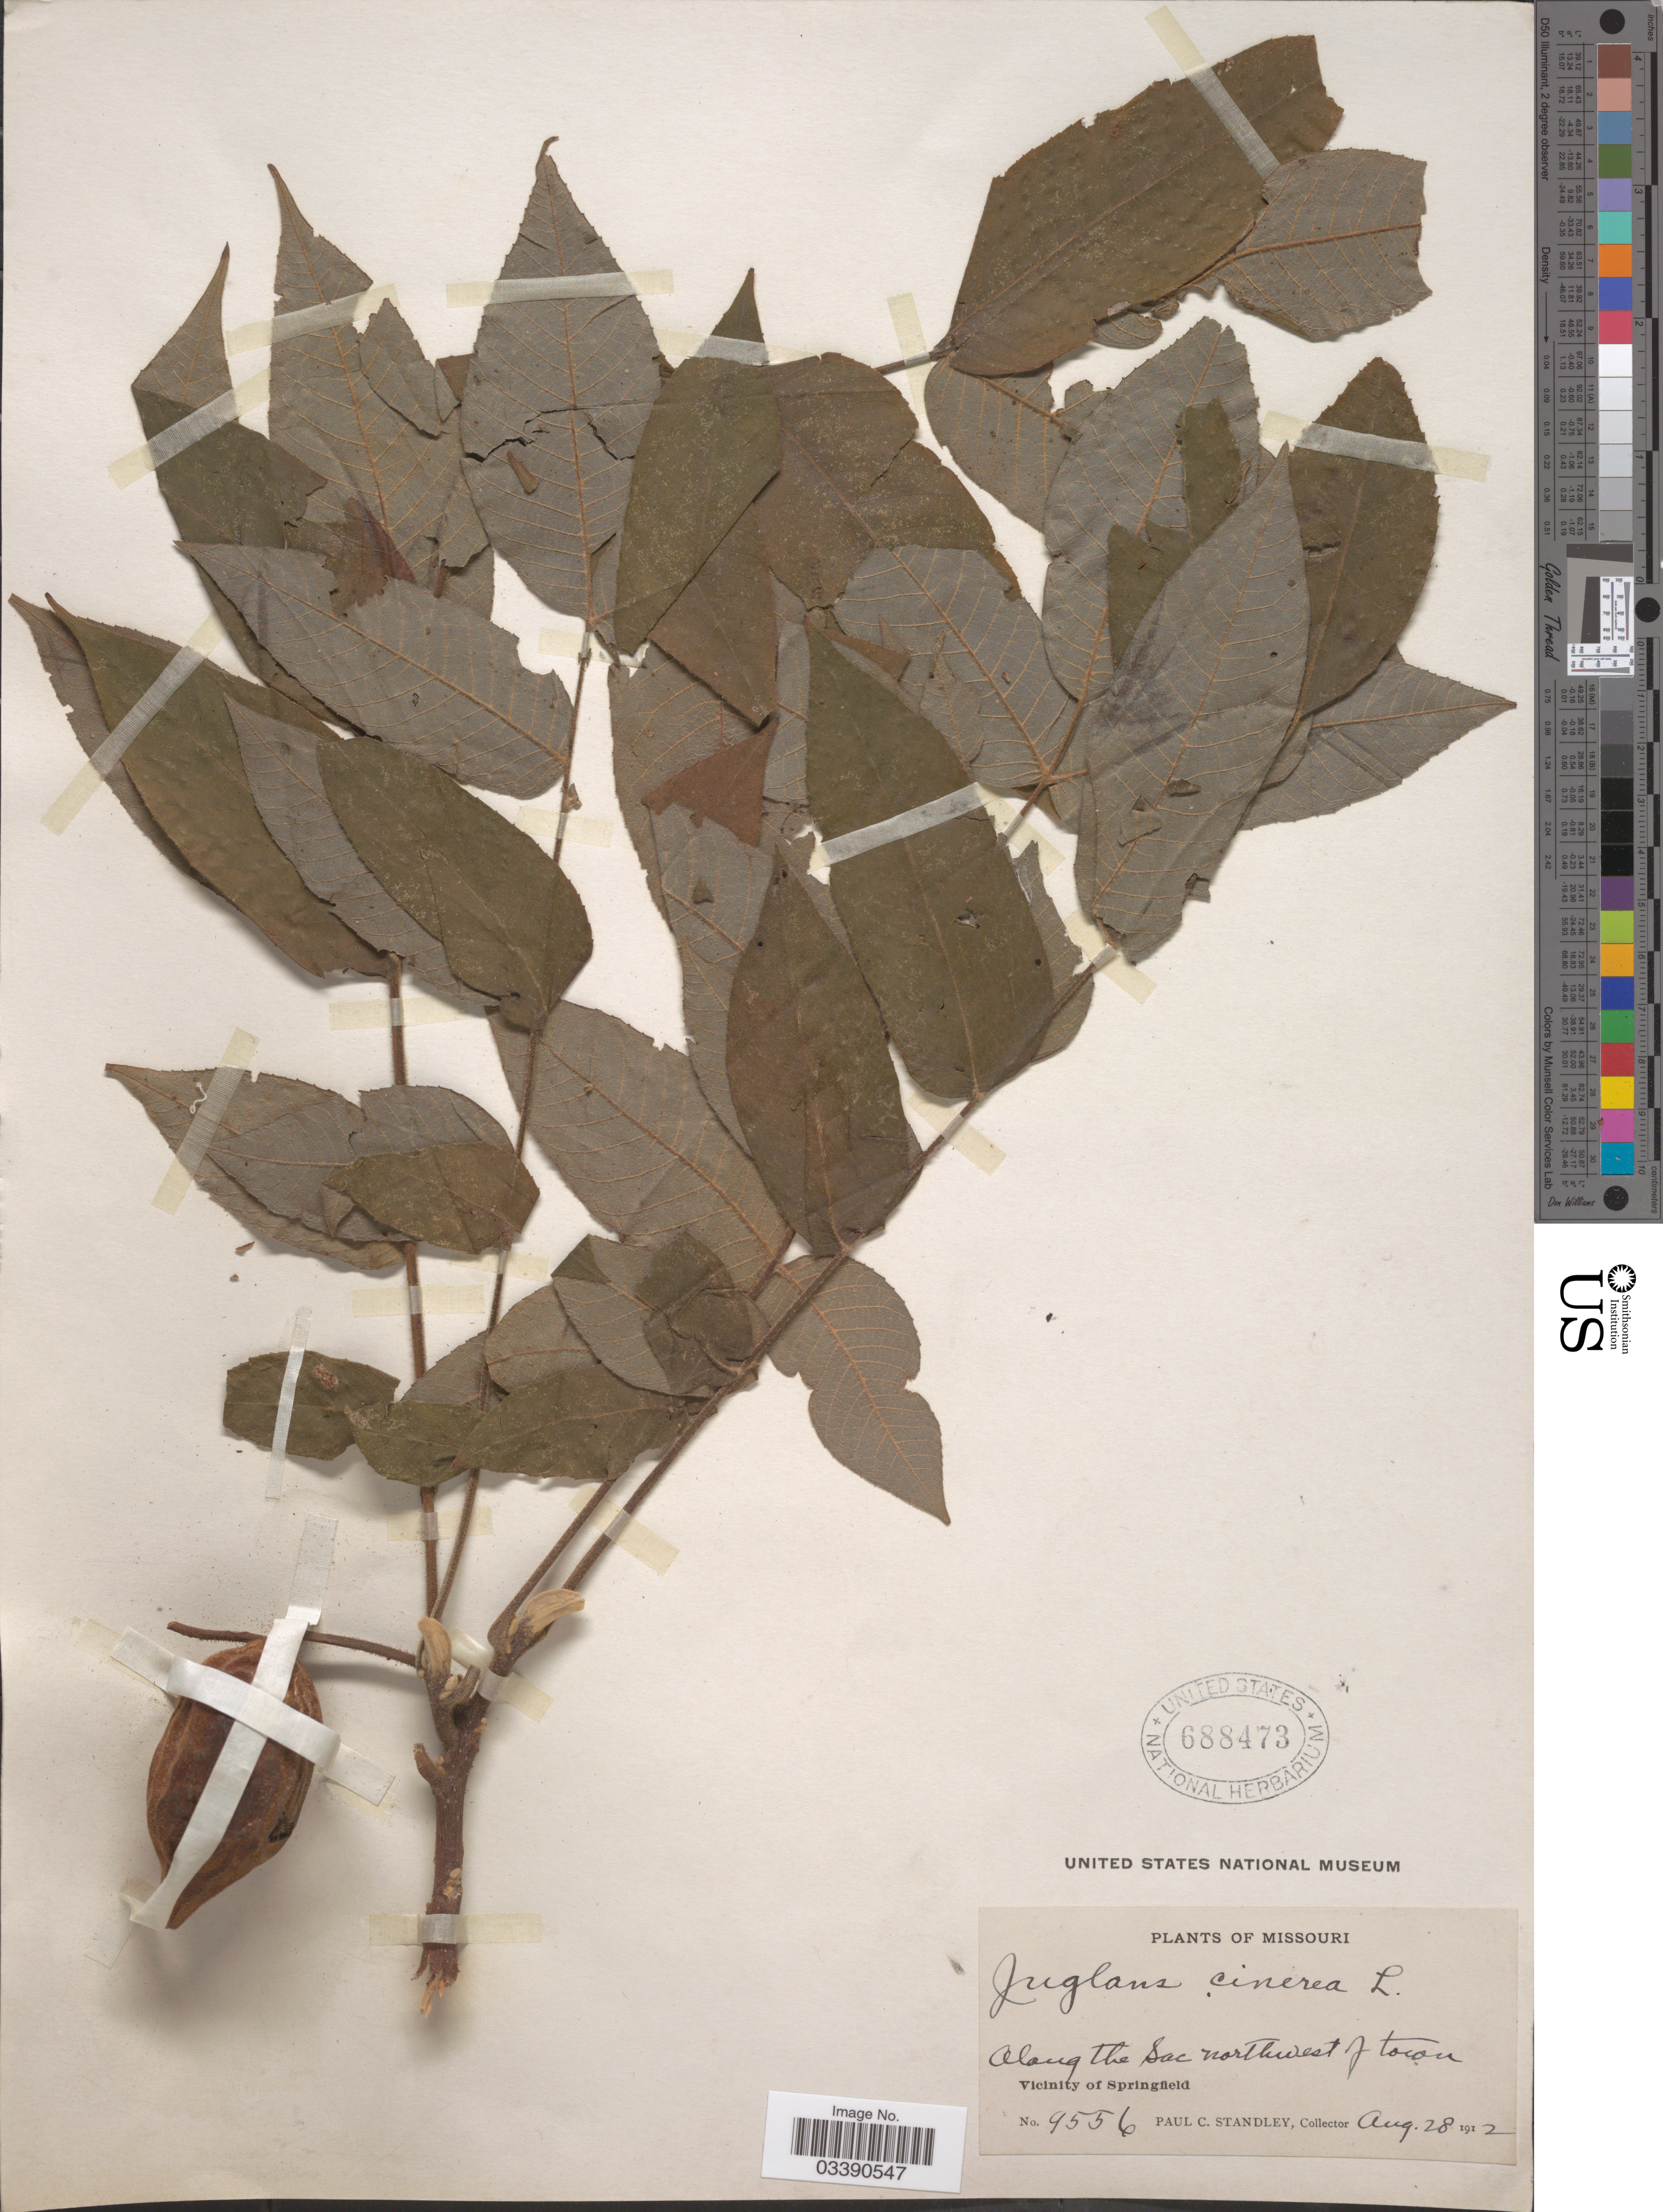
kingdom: Plantae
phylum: Tracheophyta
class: Magnoliopsida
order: Fagales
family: Juglandaceae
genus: Juglans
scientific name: Juglans cinerea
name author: L.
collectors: P. C. Standley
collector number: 9556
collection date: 1912-08-28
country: United States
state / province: Missouri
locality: Along the Sac northwest of town. Vicinity of Springfield.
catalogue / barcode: US 688473